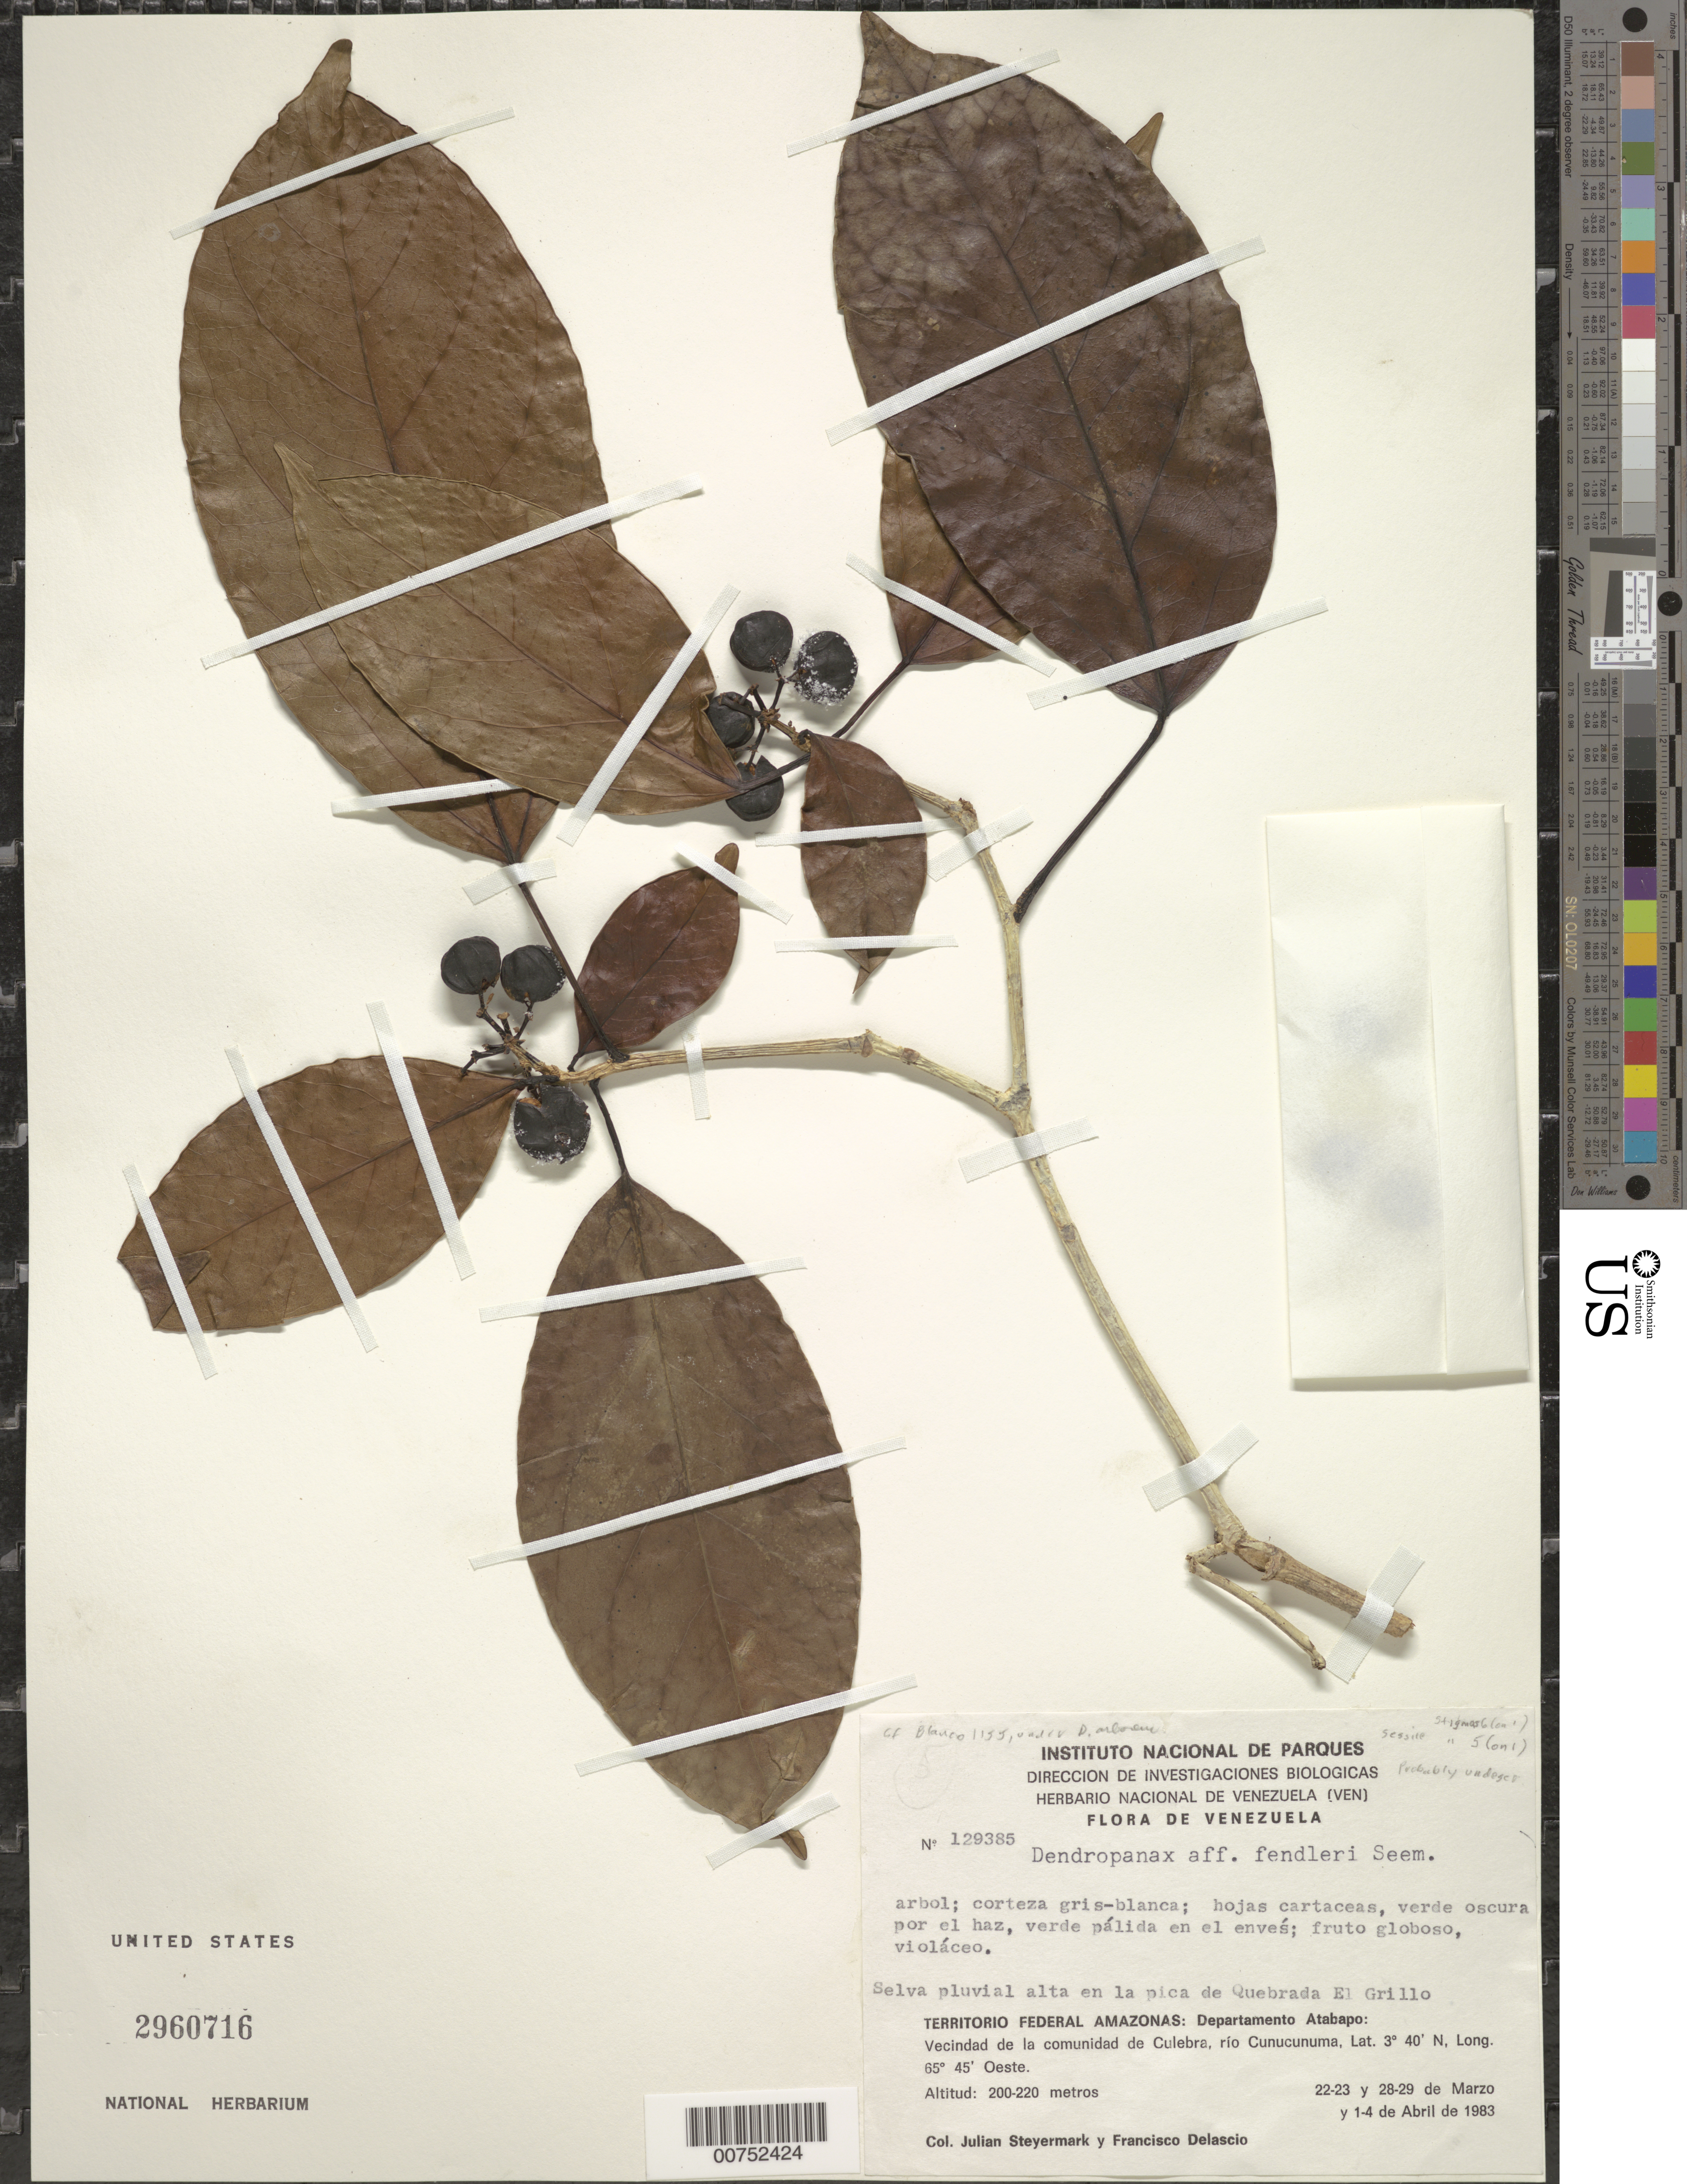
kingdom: Plantae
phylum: Tracheophyta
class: Magnoliopsida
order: Apiales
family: Araliaceae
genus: Dendropanax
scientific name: Dendropanax fendleri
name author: Seem.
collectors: J. Steyermark & F. Delascio C.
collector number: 129385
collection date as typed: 22-Mar-83 to 4-Apr-83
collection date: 1983-03-22/1983-04-04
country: Venezuela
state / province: Amazonas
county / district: Atabapo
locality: Río Cunucunuma, vic. de la comunidad de Culebra, en la pica de Quebrada El Grillo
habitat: Selva pluvial alta en la pica de quebrada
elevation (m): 200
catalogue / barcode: US 2960716